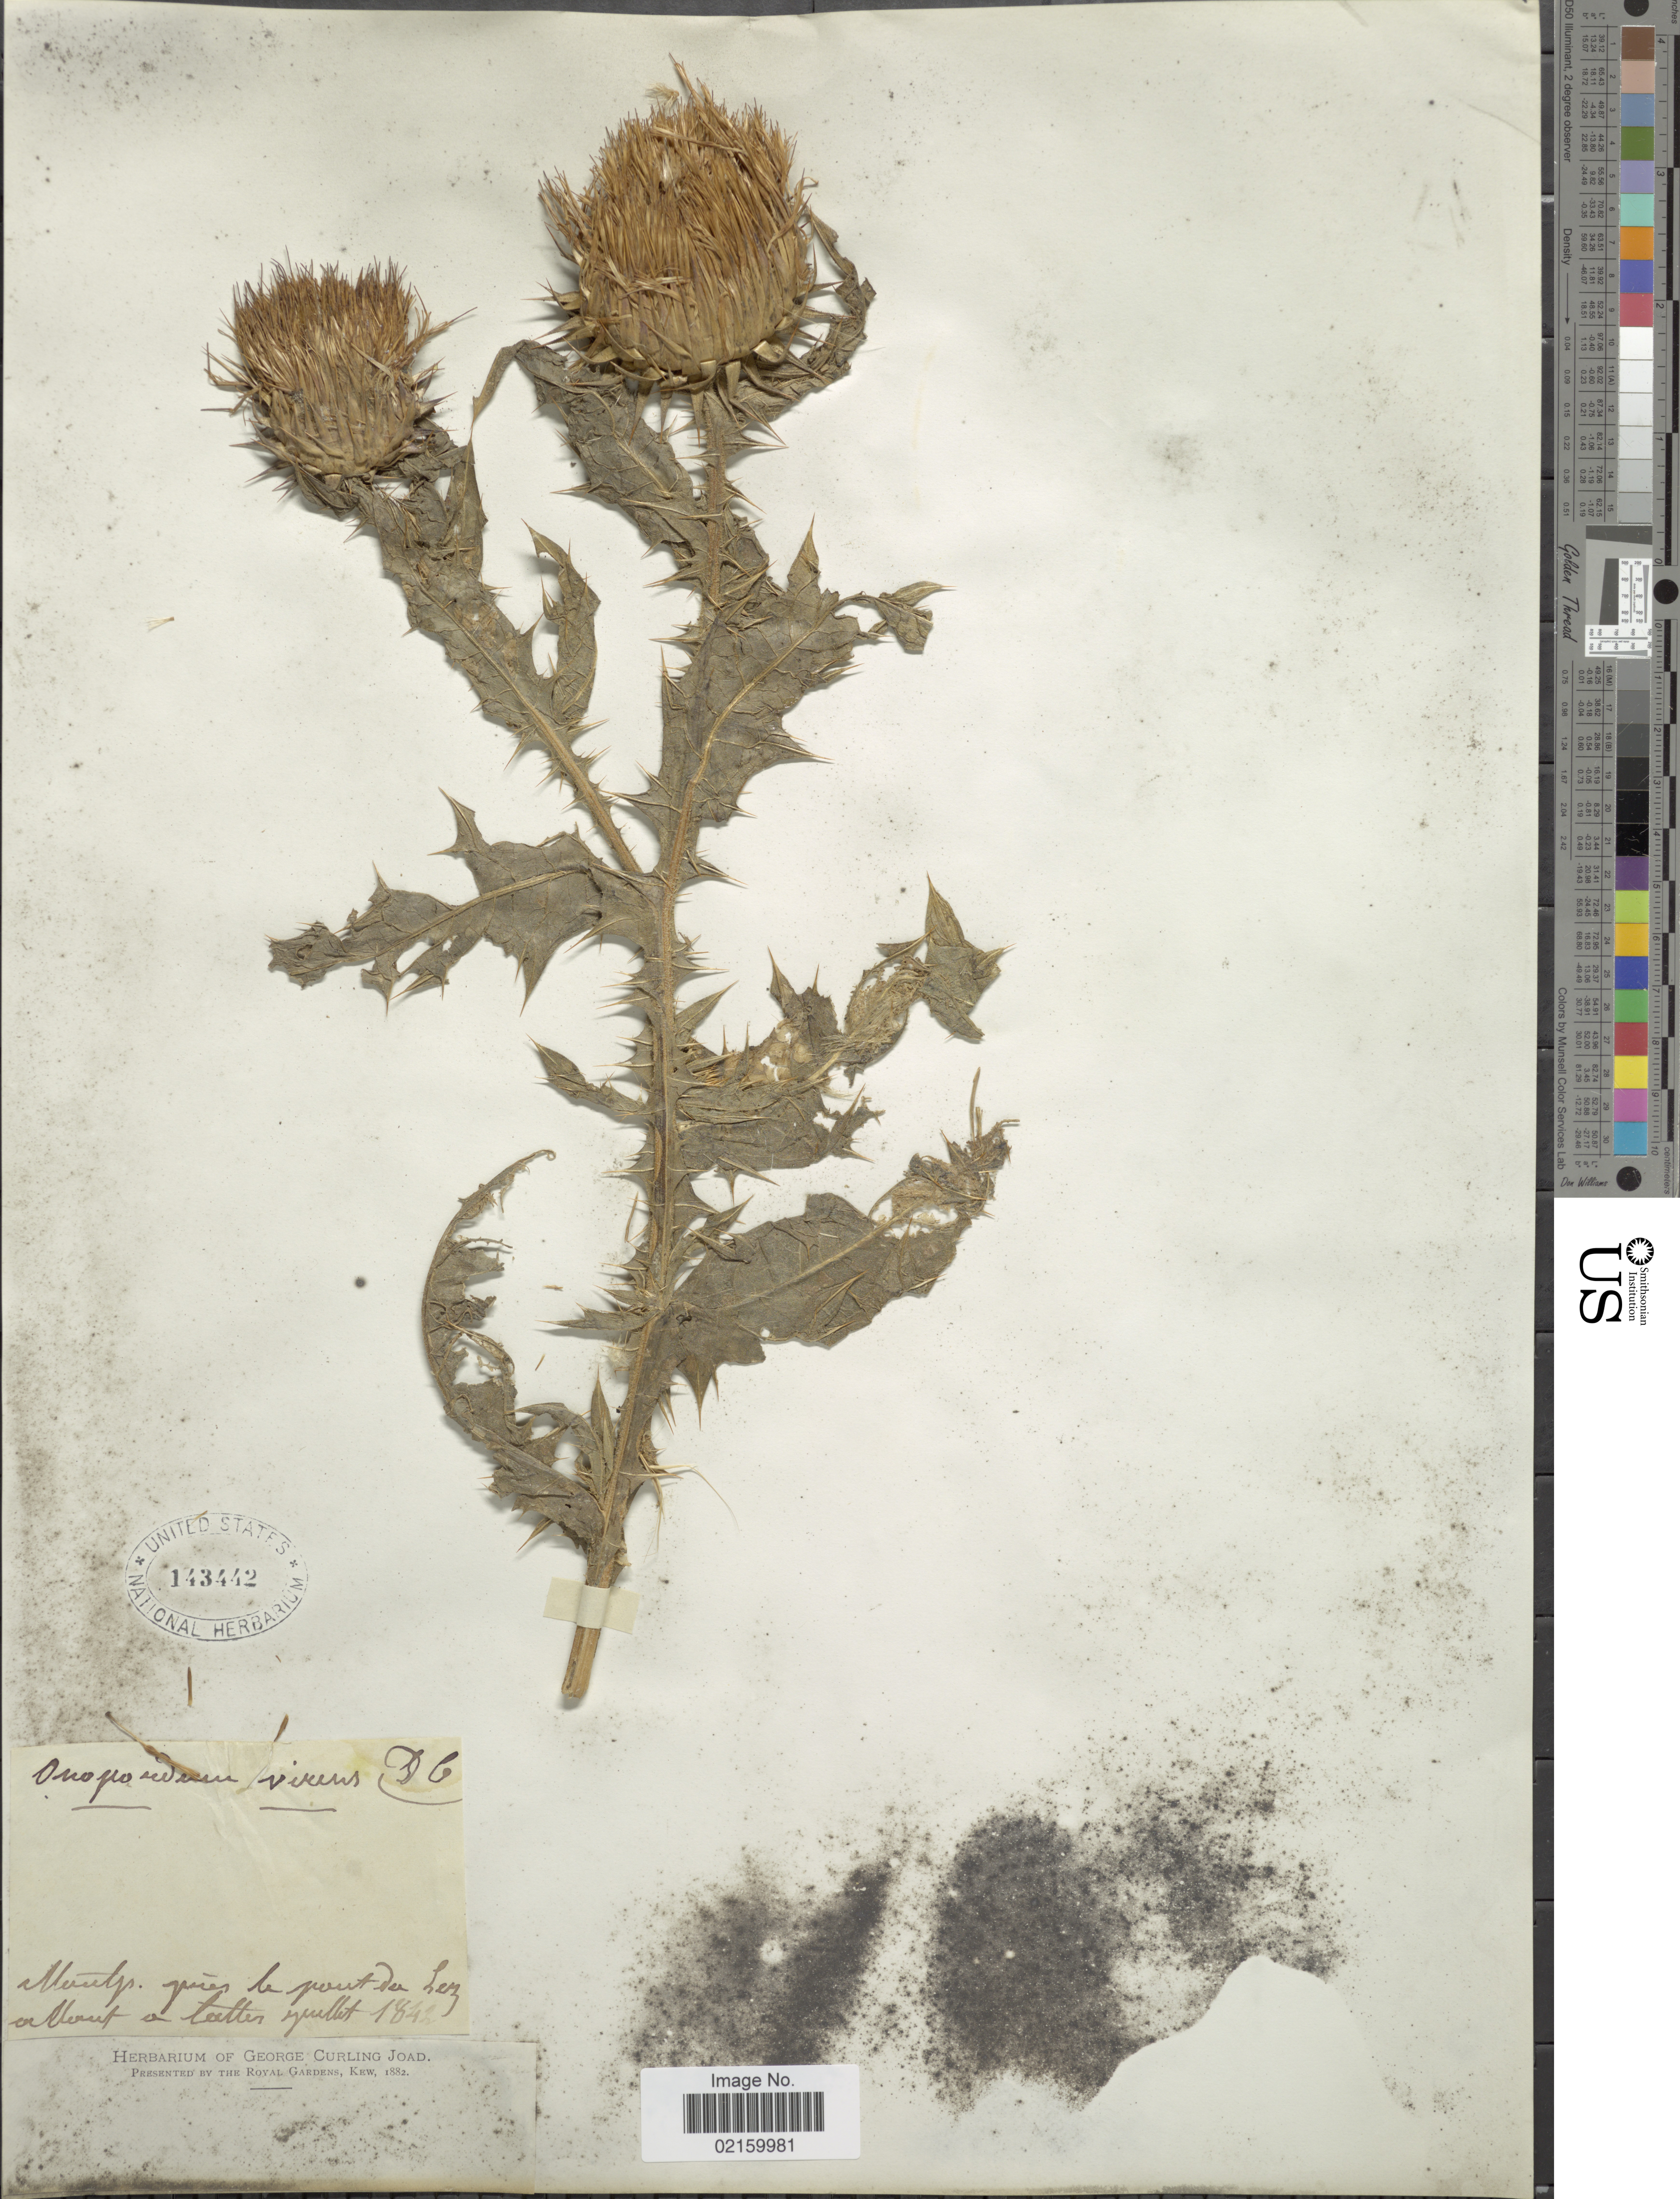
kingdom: Plantae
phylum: Tracheophyta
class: Magnoliopsida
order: Asterales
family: Asteraceae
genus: Onopordum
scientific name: Onopordum virens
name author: DC.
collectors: ex herb. George Curling Joad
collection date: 1842-07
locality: Moutp. pres le pout de Lez a Mount a Tatten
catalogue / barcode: US 143442